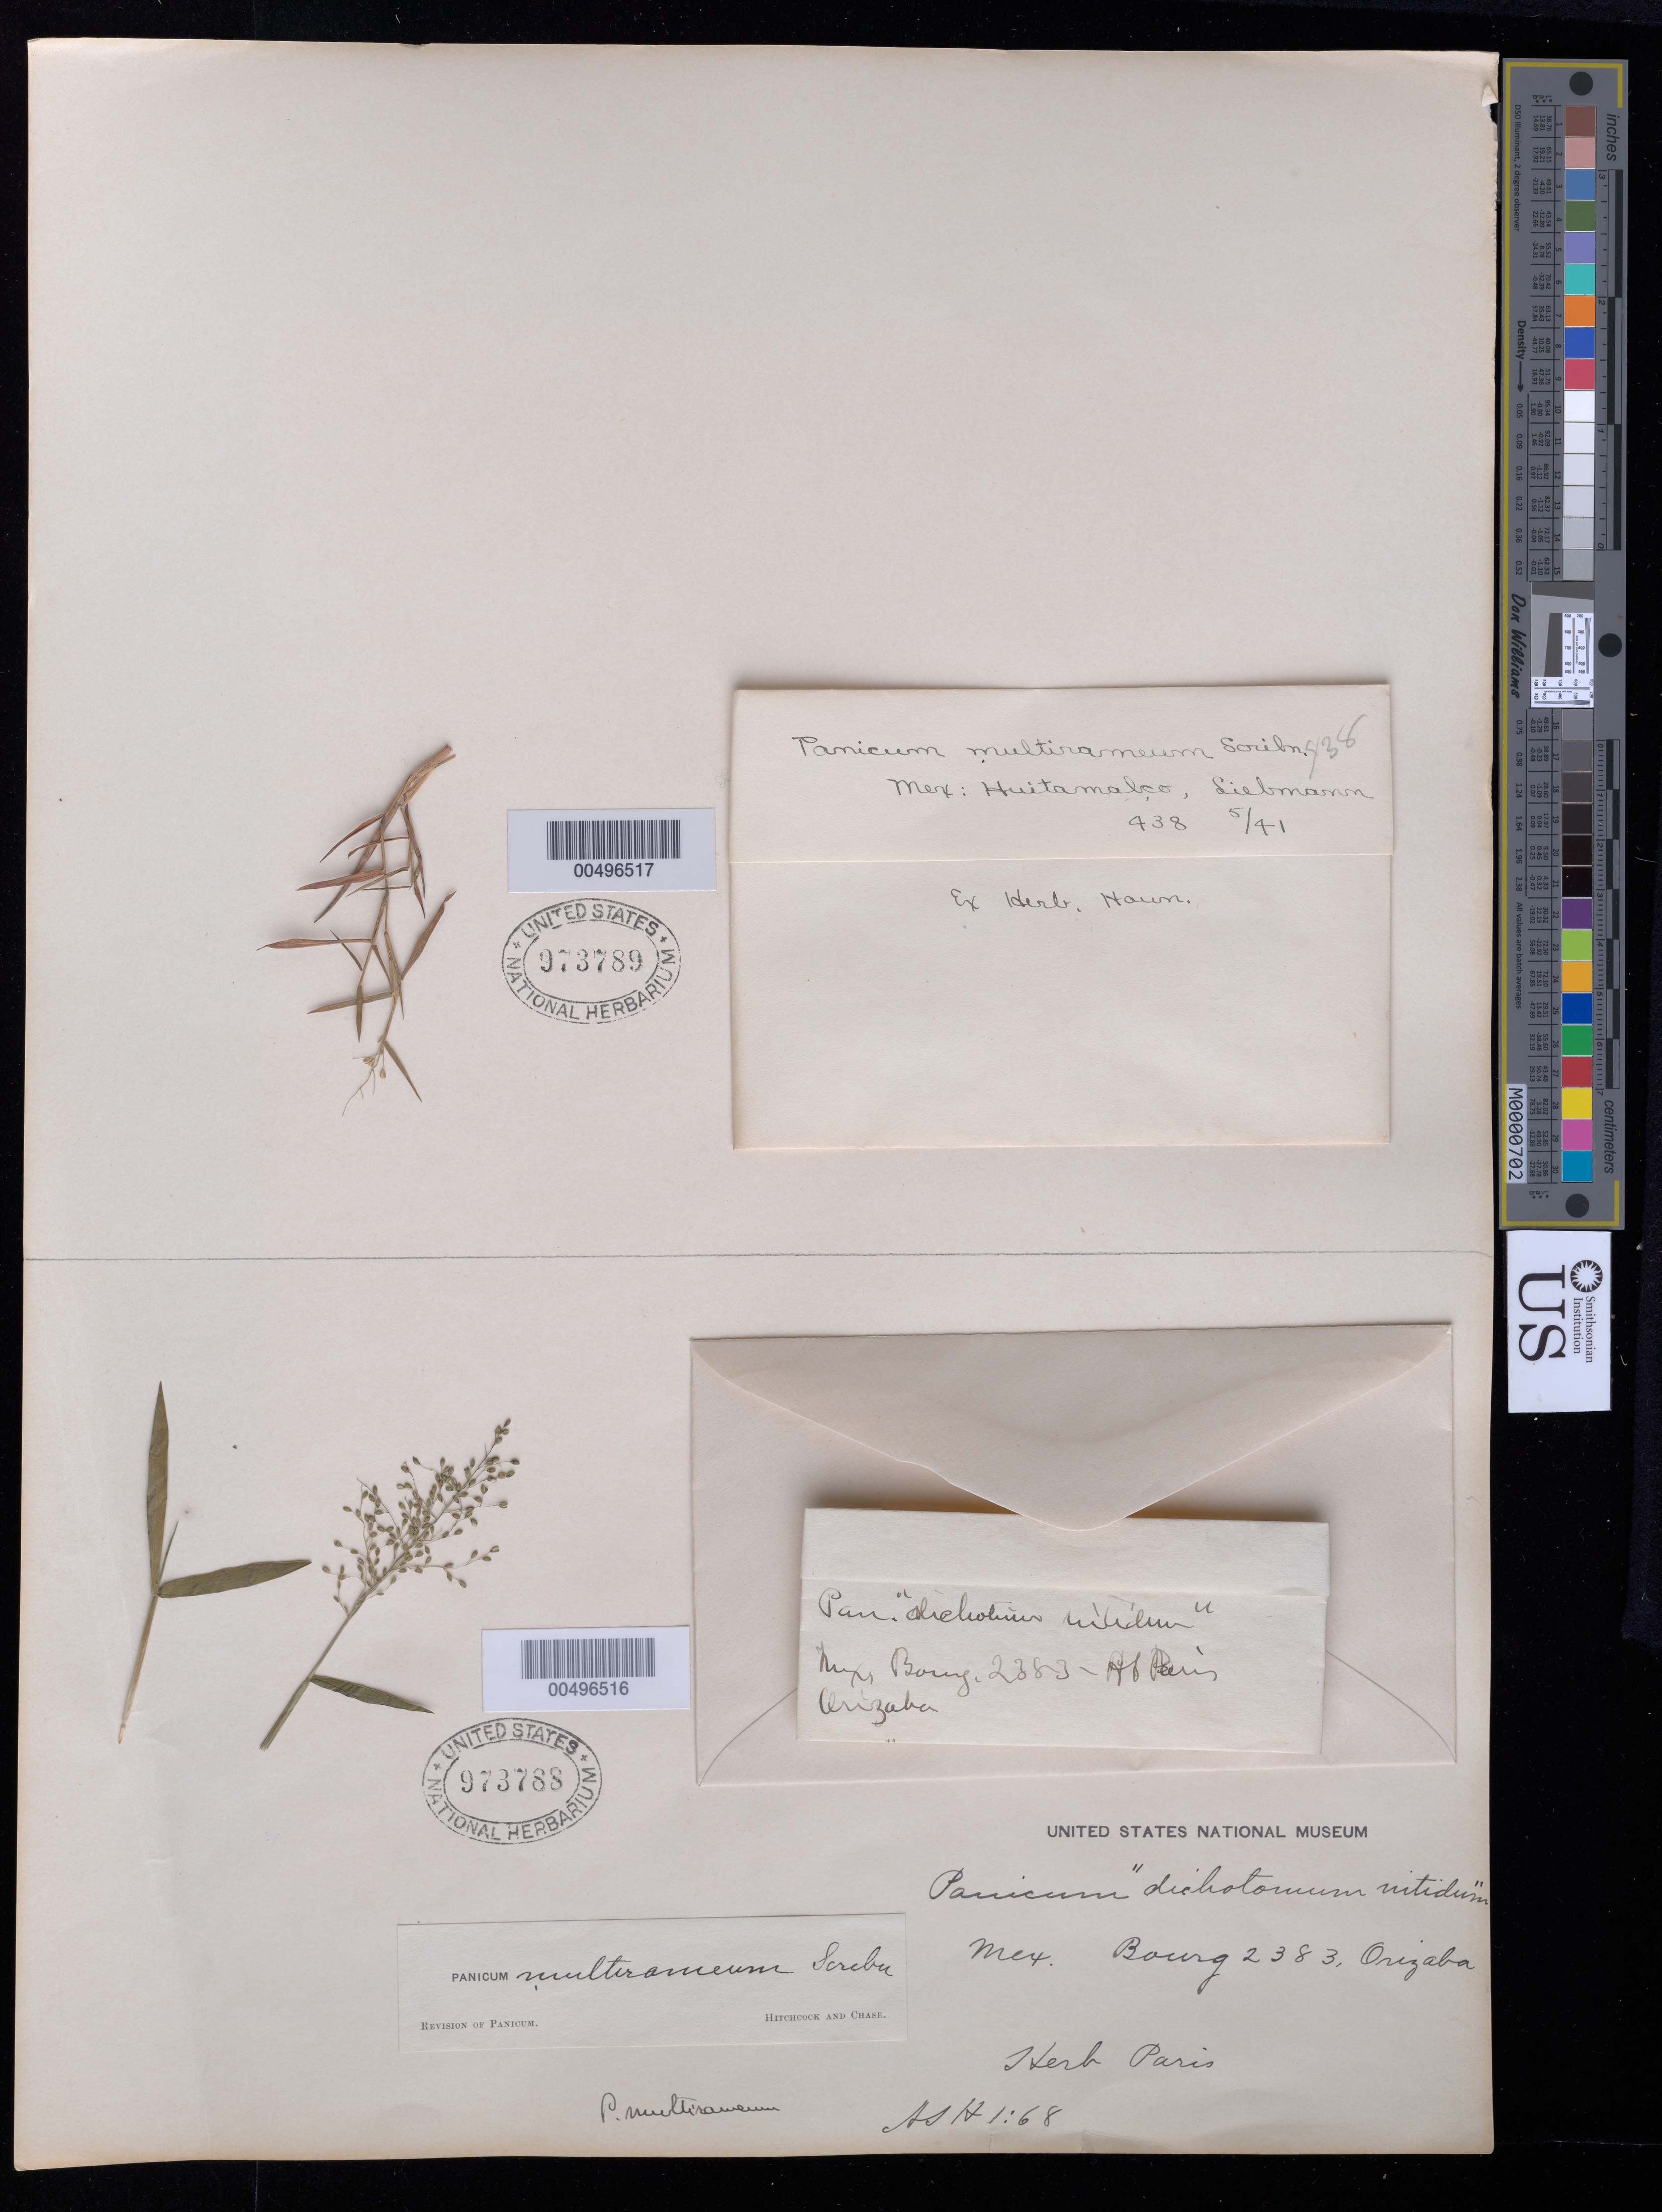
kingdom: Plantae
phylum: Tracheophyta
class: Liliopsida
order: Poales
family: Poaceae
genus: Dichanthelium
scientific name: Dichanthelium dichotomum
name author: (L.) Gould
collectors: E. Bourgeau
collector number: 2383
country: Mexico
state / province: Veracruz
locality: Orizaba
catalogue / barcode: US 973788